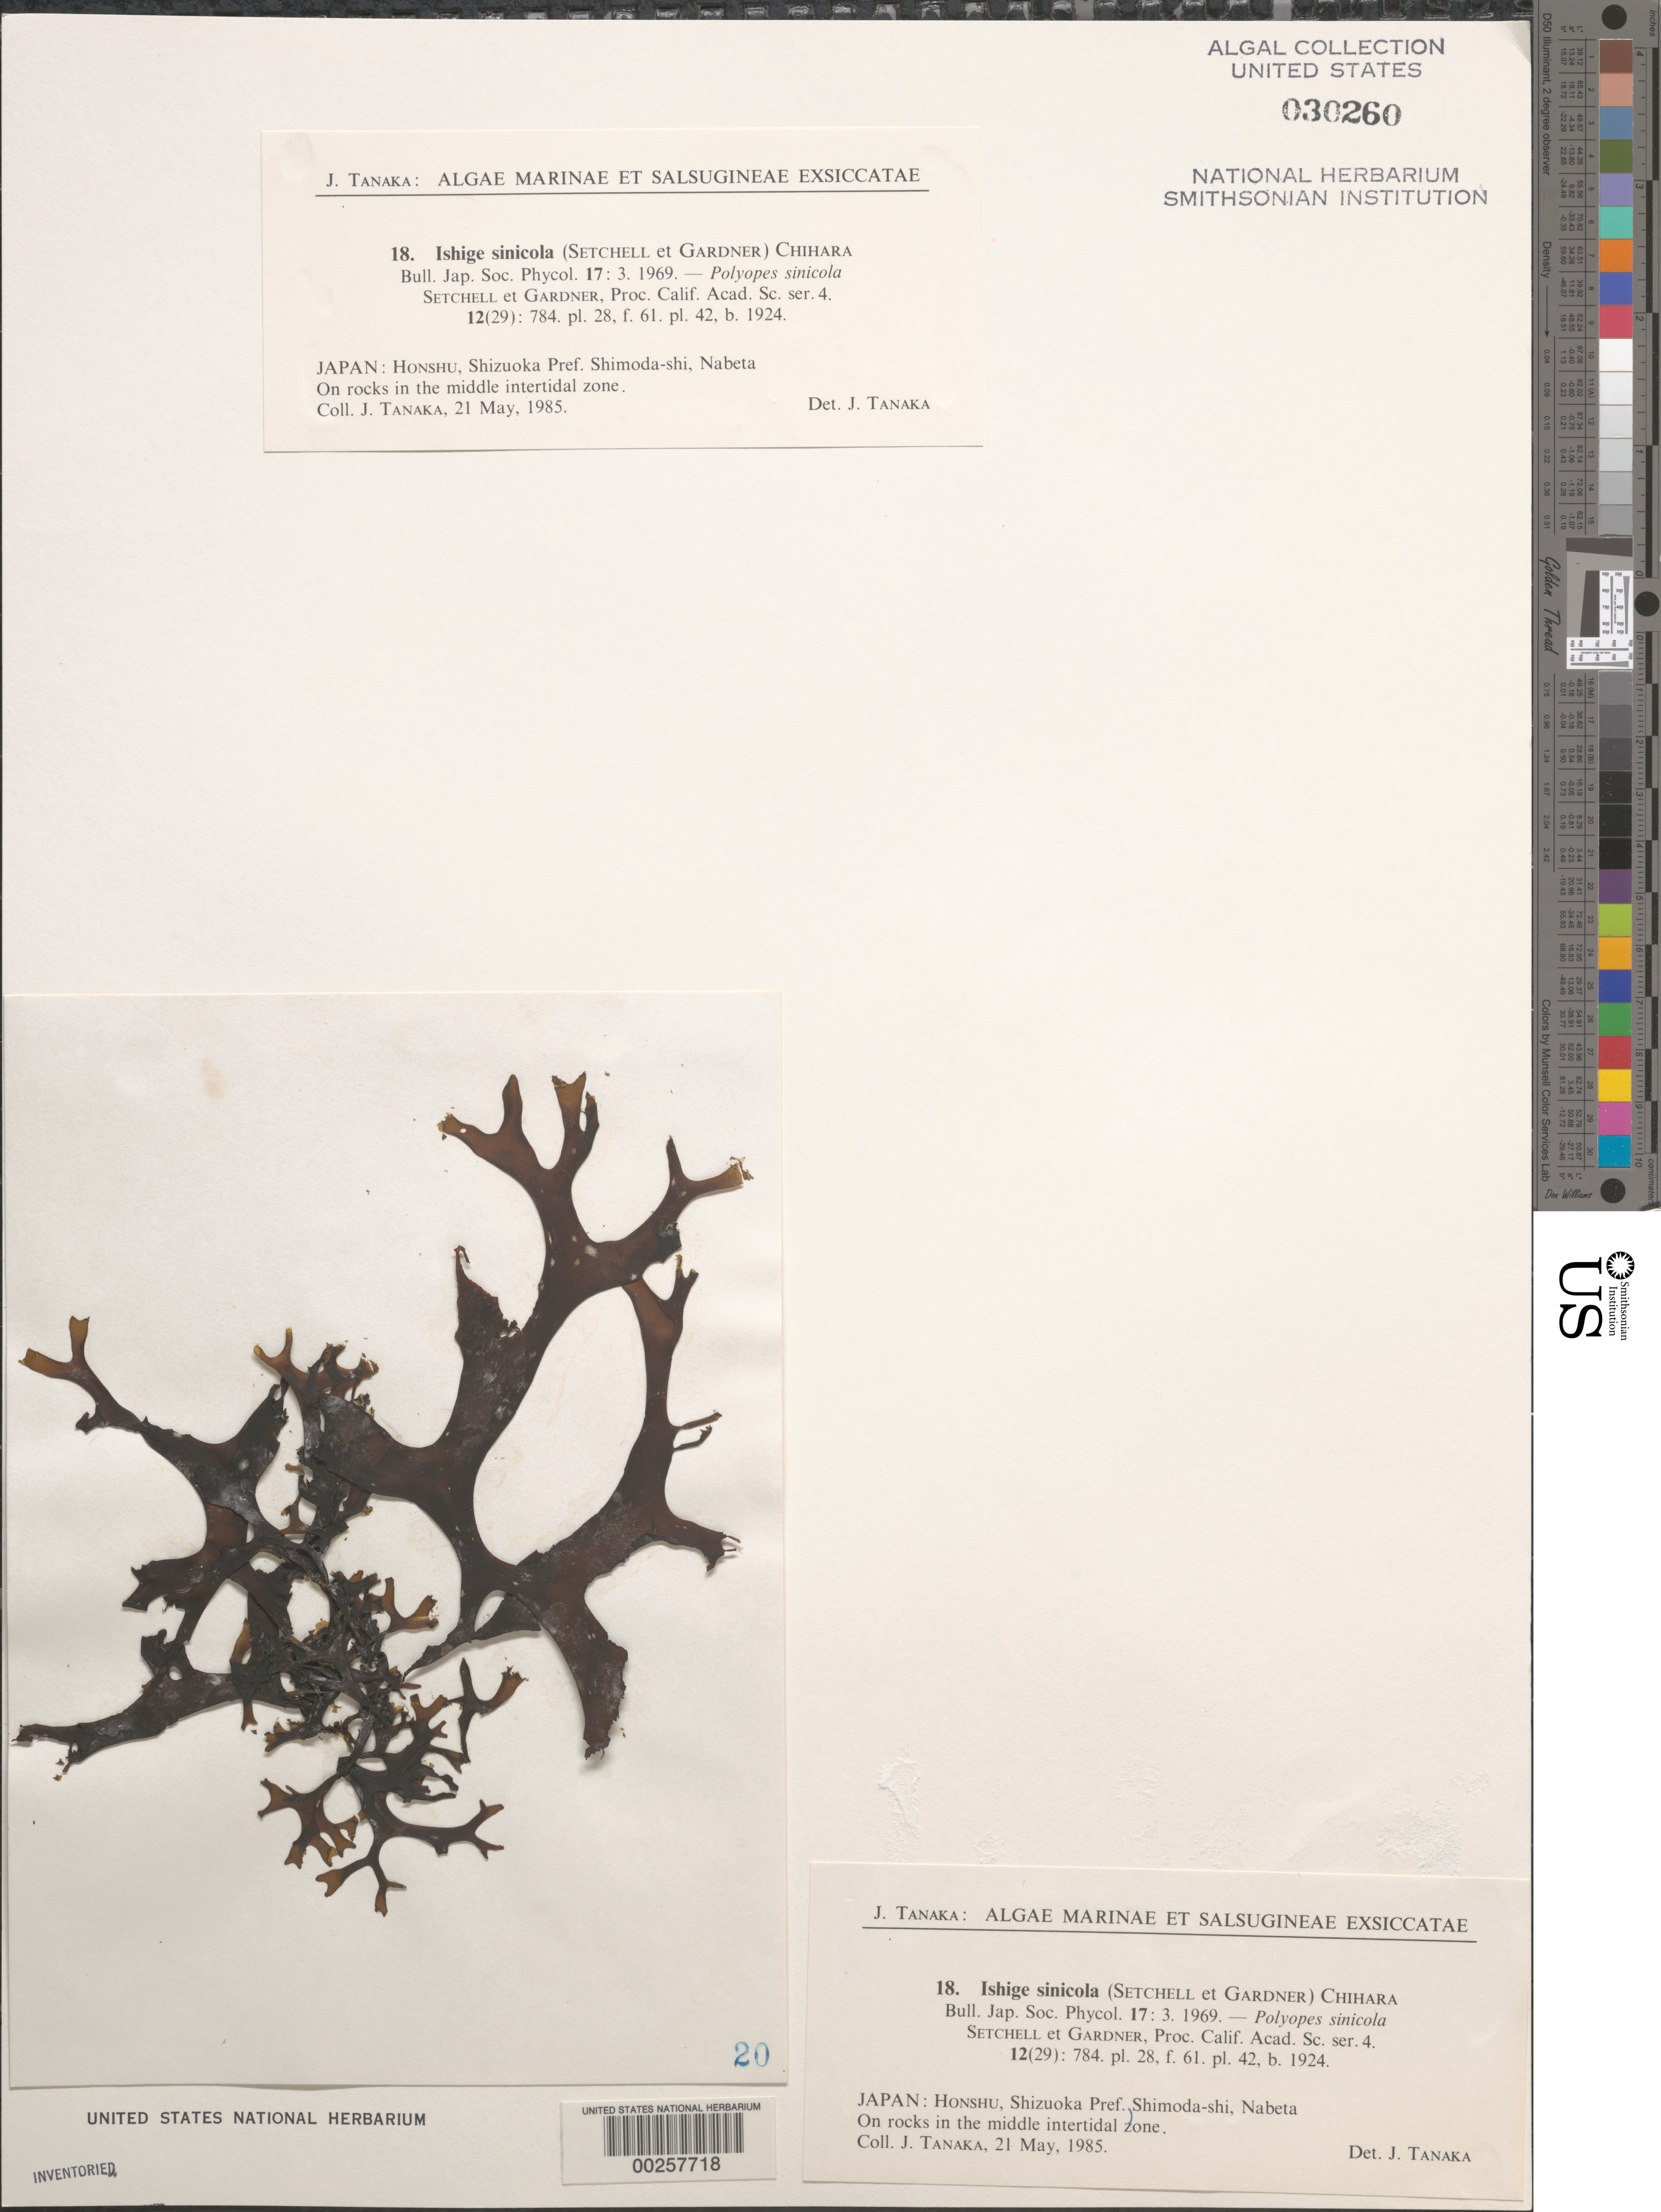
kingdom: Chromista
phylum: Ochrophyta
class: Phaeophyceae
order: Ishigeales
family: Ishigeaceae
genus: Ishige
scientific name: Ishige sinicola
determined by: Tanaka, J.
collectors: J. Tanaka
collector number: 18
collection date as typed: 21 May 1985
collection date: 1985-05-21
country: Japan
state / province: Sizuoka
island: Honshu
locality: Nabeta, Shimoda-shi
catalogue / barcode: US 30260